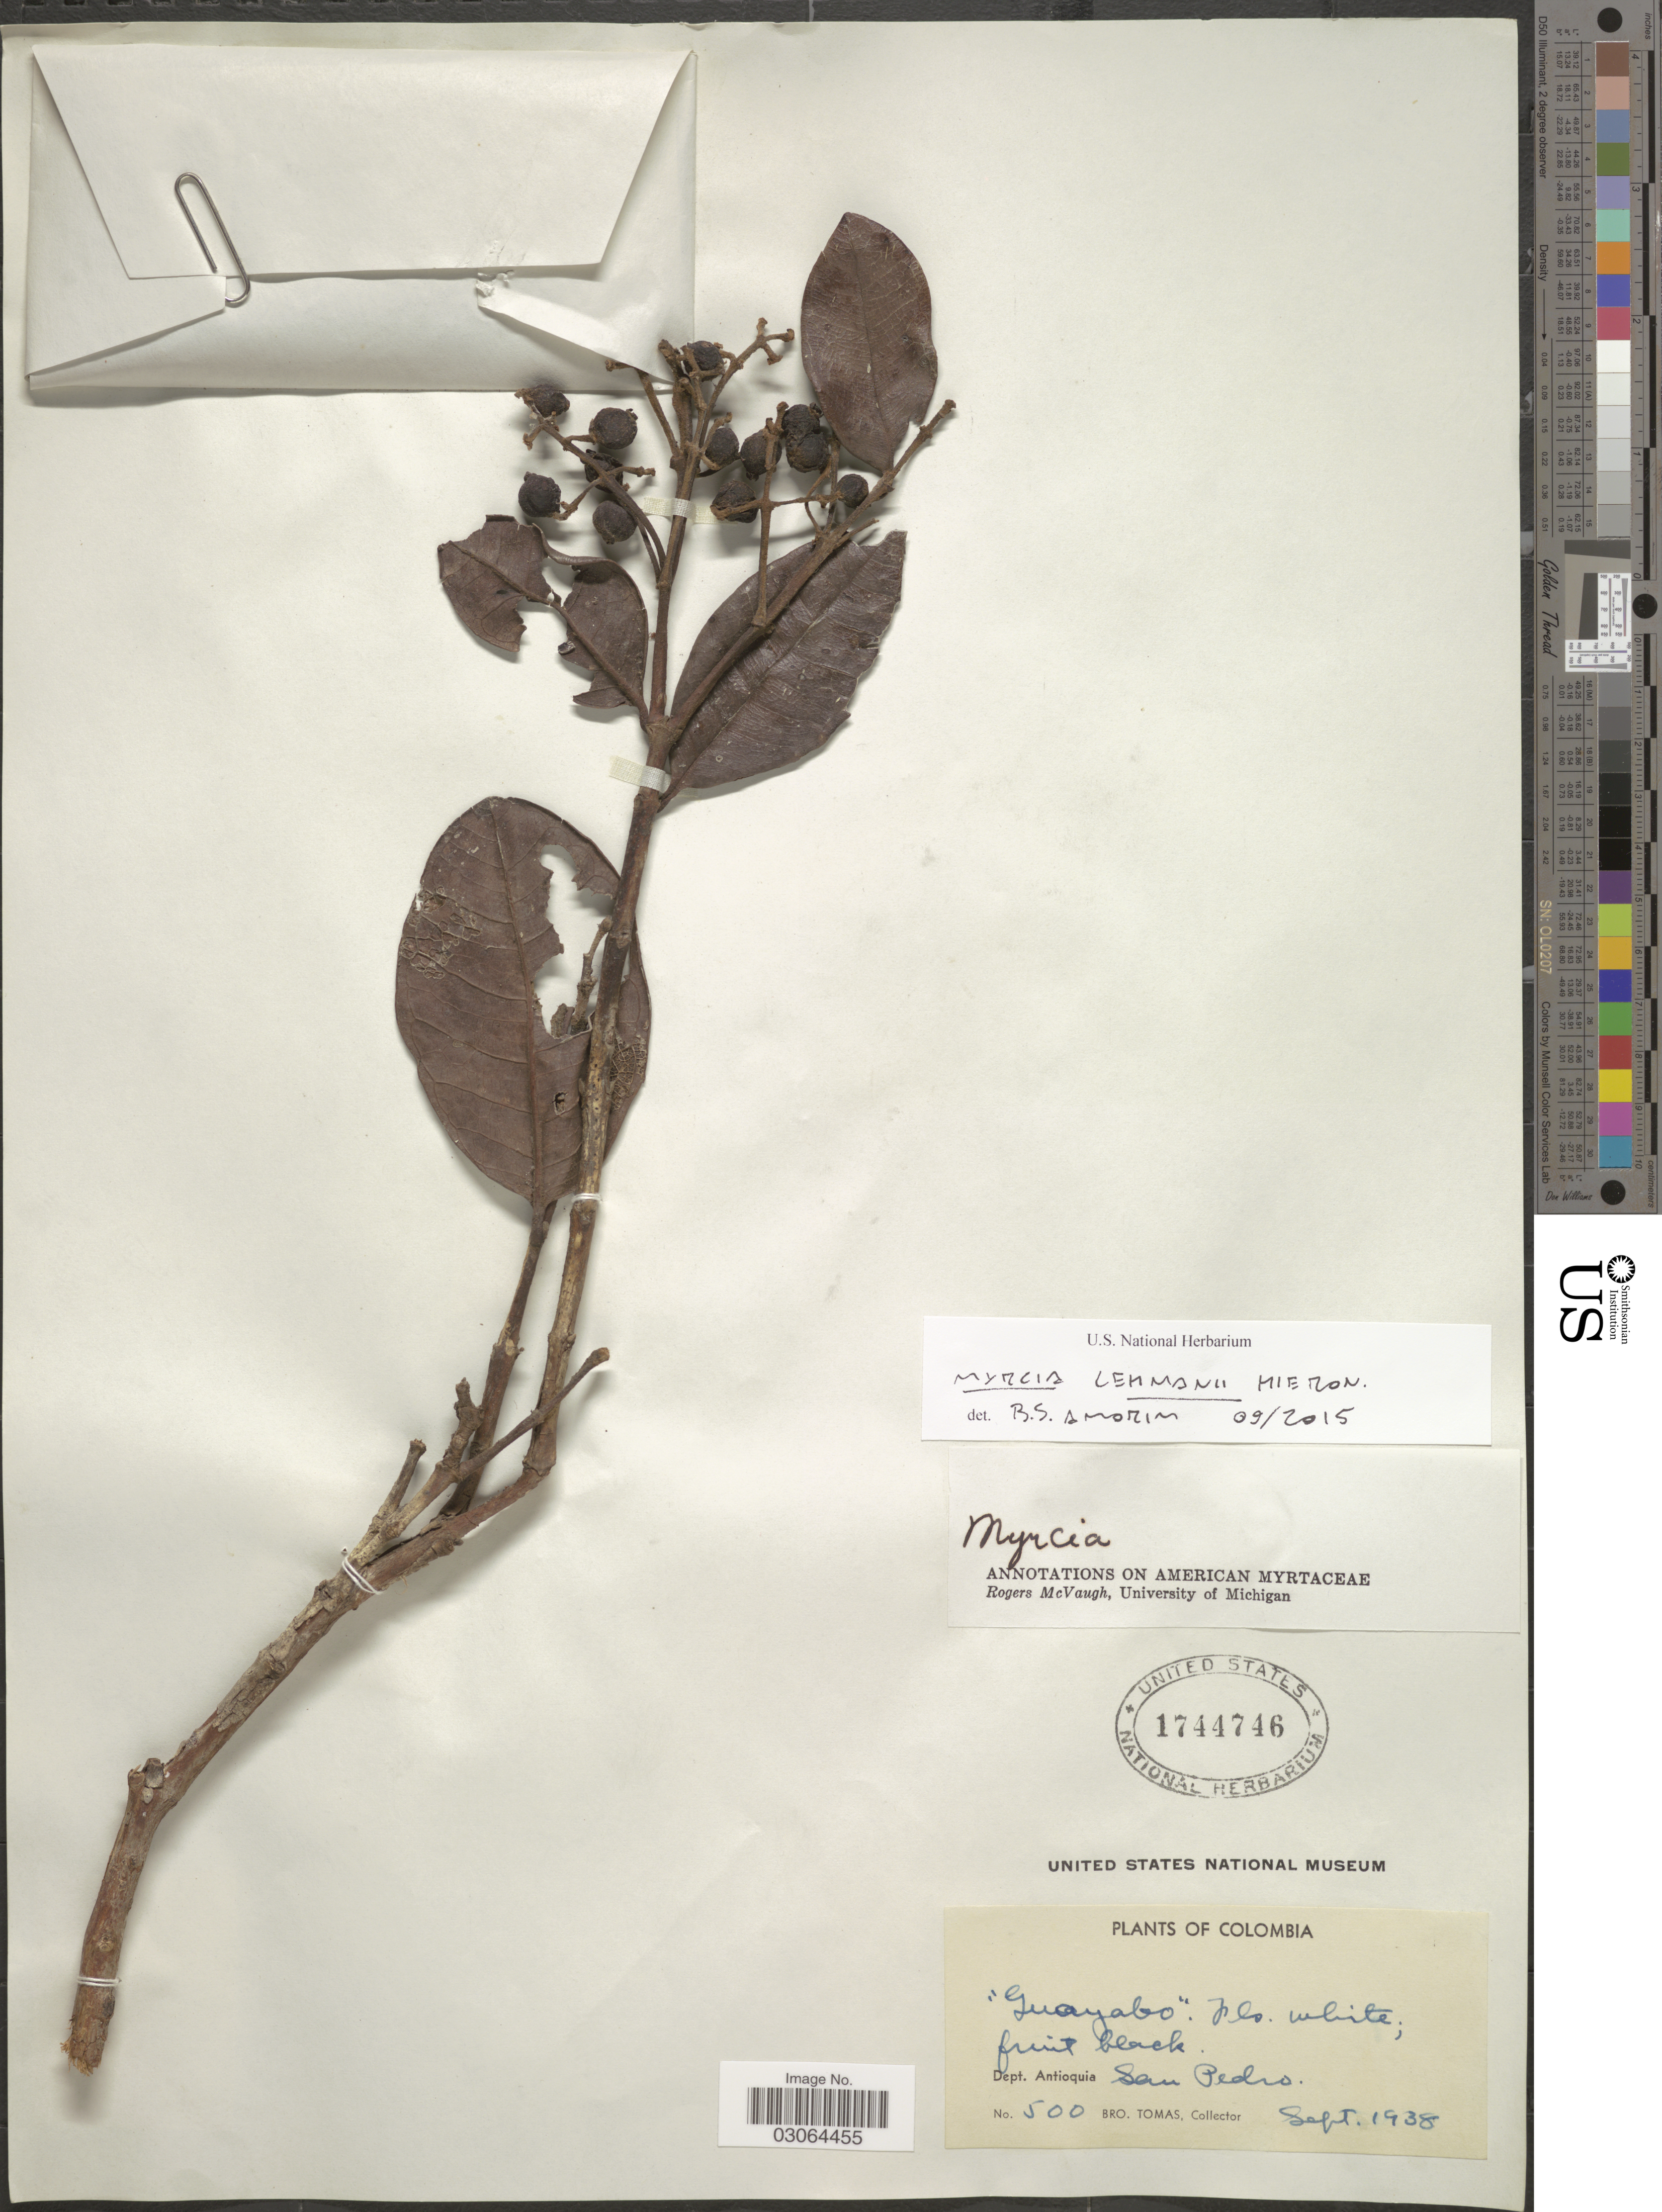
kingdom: Plantae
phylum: Tracheophyta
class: Magnoliopsida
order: Myrtales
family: Myrtaceae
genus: Myrcia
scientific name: Myrcia lehmannii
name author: Hieron.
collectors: B. Tomas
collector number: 500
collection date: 1938-09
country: Colombia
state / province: Antioquia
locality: Dept. Antioquia, San Pedro.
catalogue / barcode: US 1744746